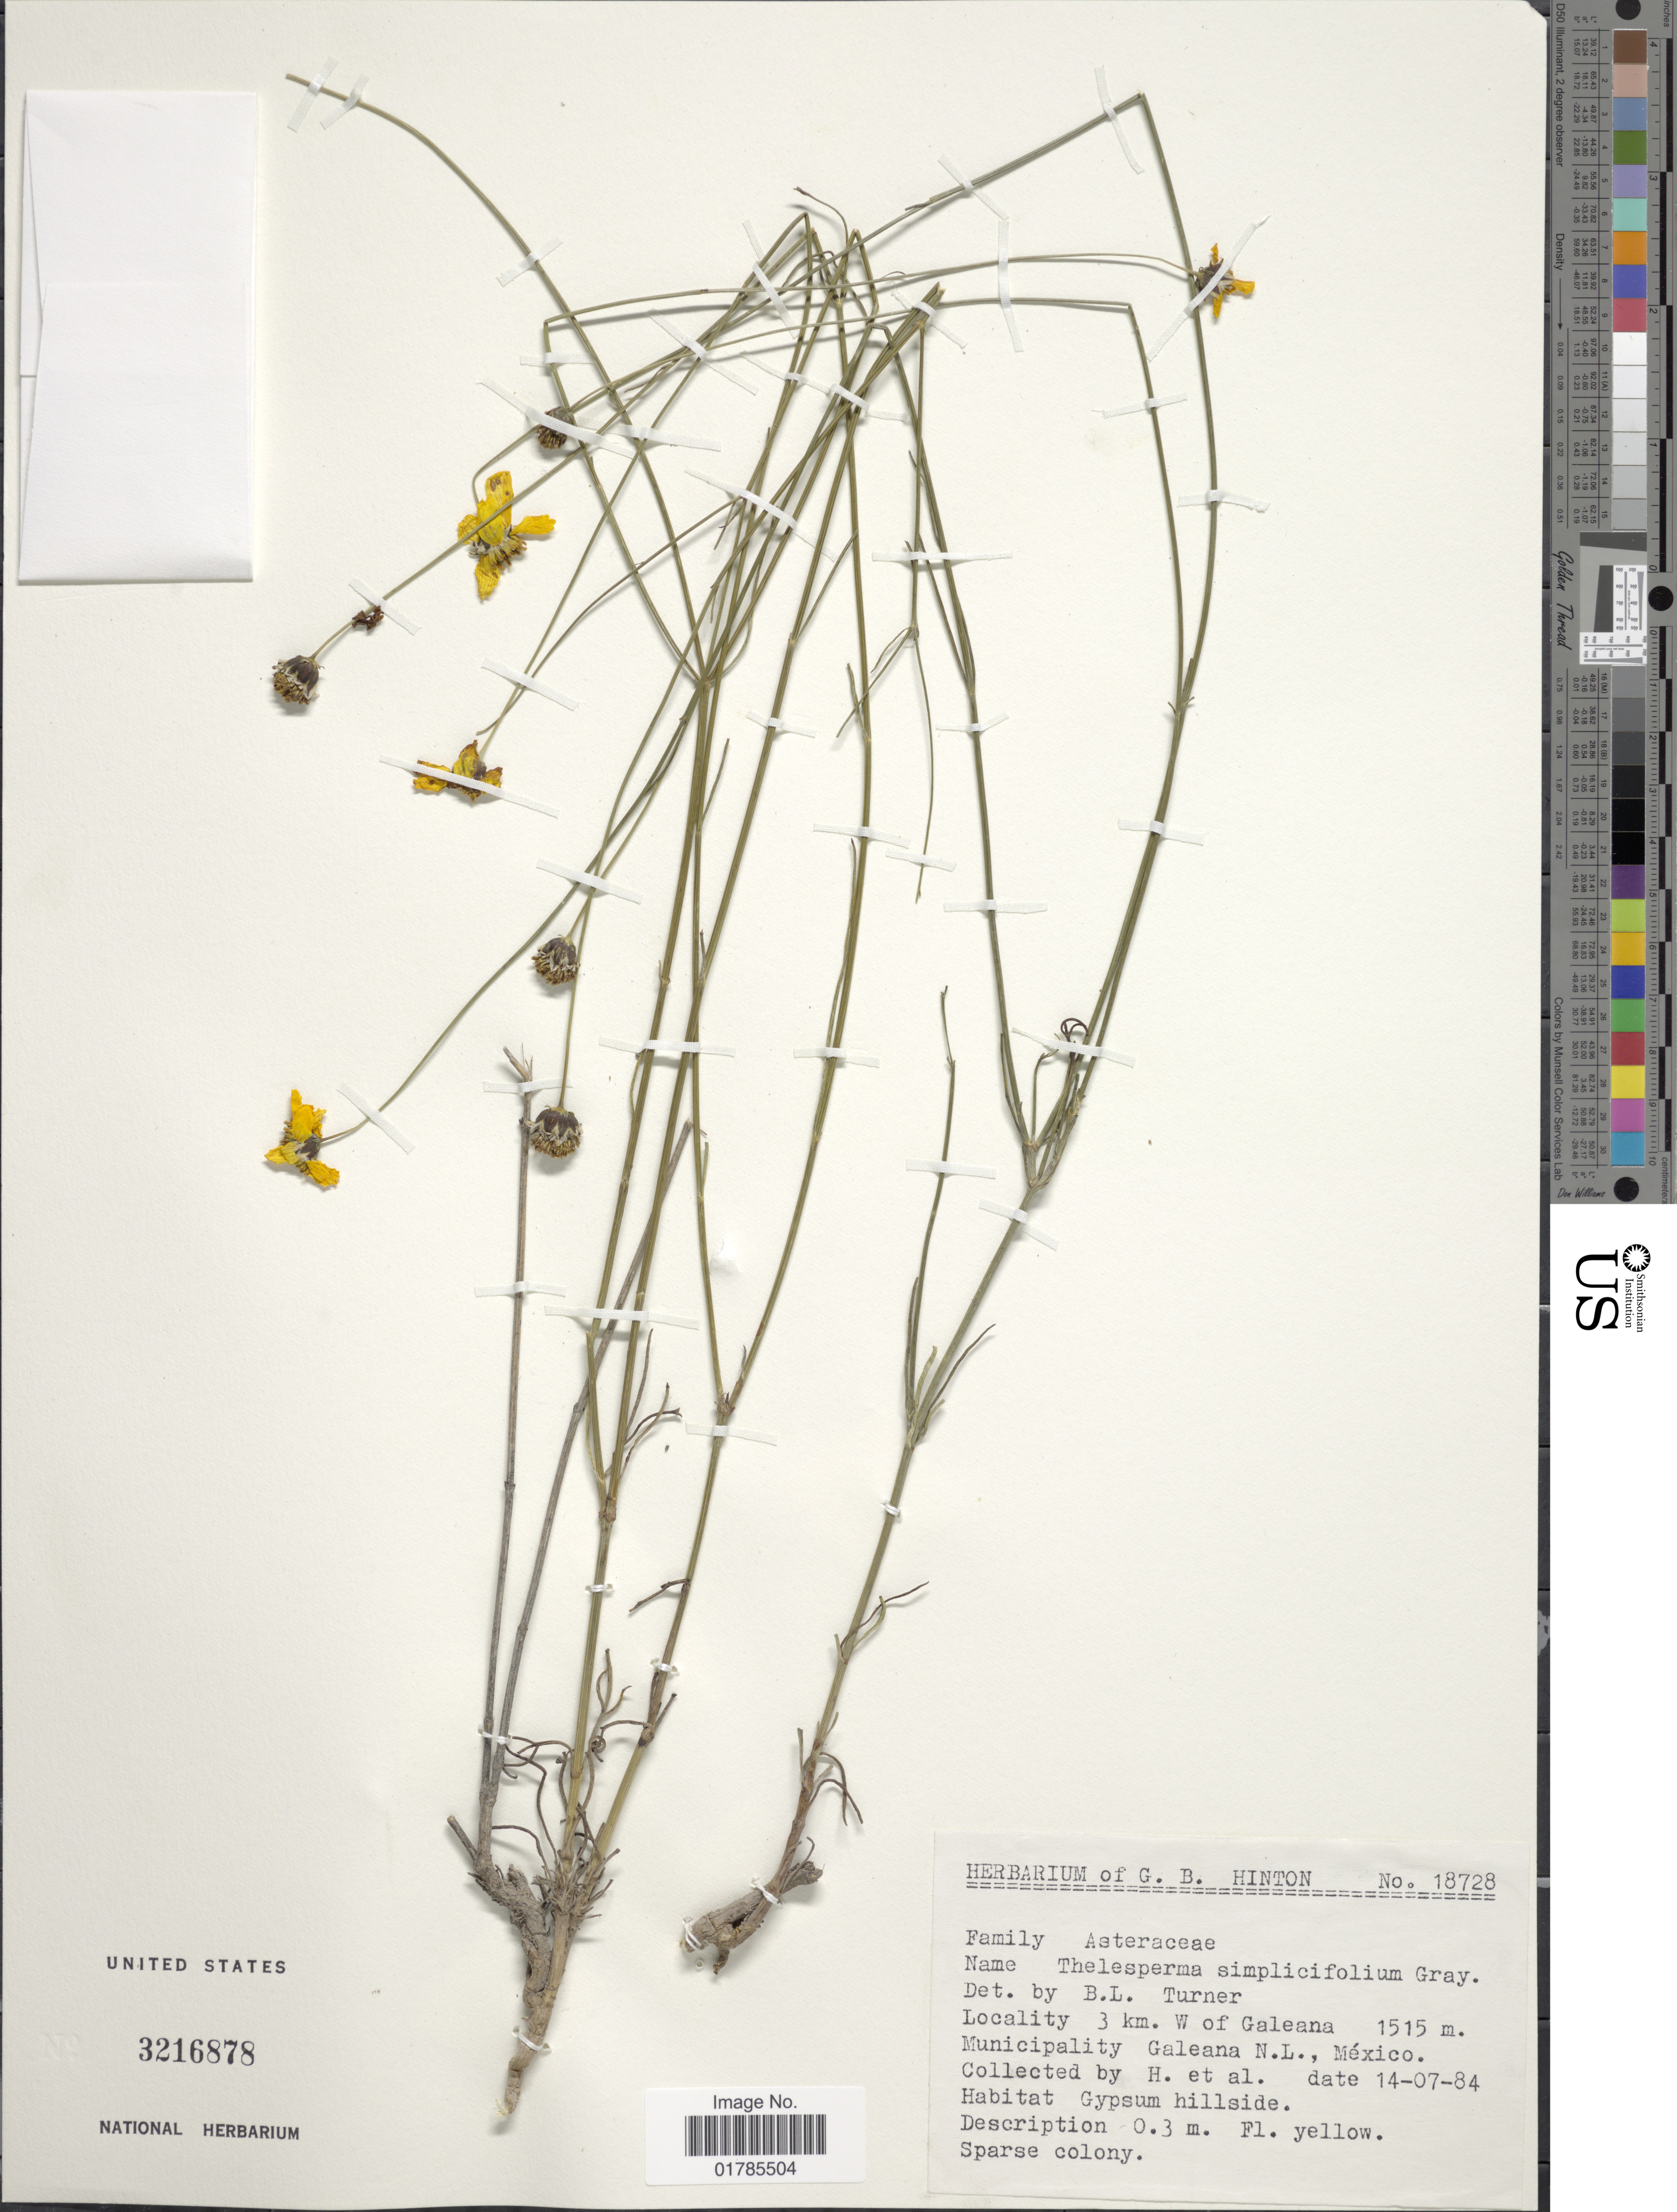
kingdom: Plantae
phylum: Tracheophyta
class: Magnoliopsida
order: Asterales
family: Asteraceae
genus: Thelesperma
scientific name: Thelesperma simplicifolium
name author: A. Gray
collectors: G. B. Hinton & et al.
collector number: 18728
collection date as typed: Transcribed d/m/y: 14/7/84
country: Mexico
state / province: México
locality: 3 km. W of Galeana, Municipality Galeana N.L.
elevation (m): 1515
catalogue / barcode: US 3216878